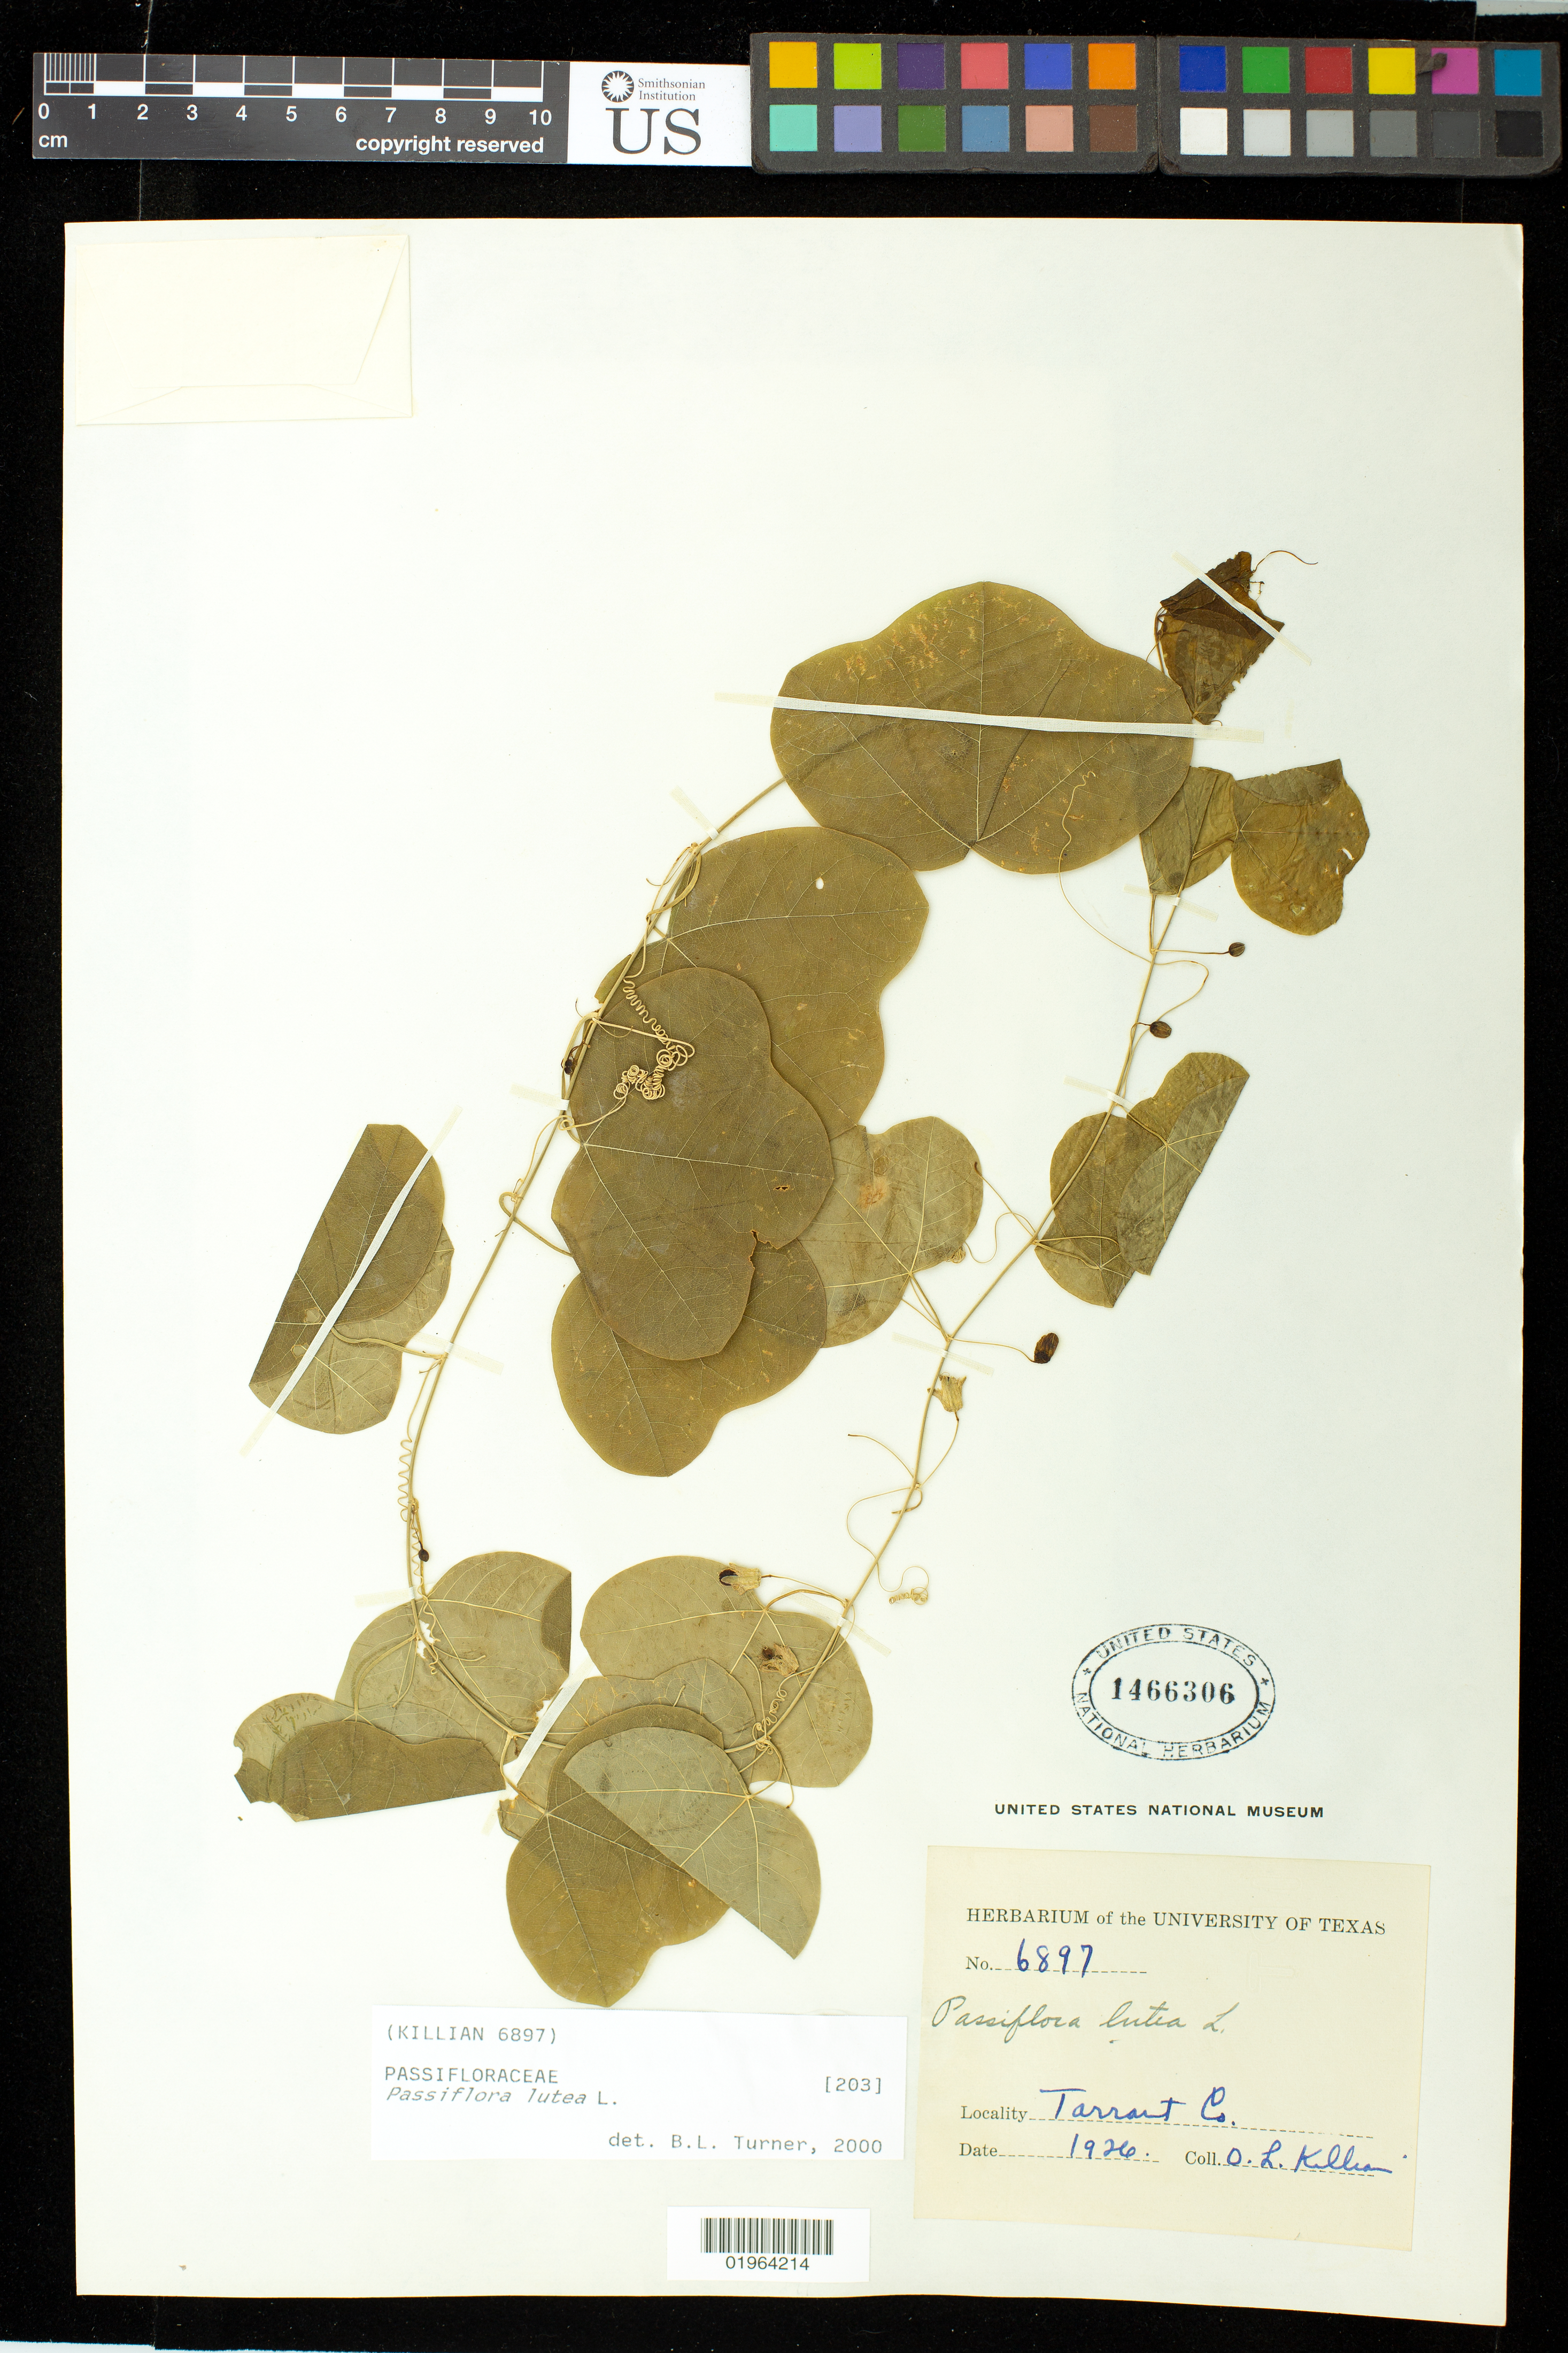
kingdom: Plantae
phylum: Tracheophyta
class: Magnoliopsida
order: Malpighiales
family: Passifloraceae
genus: Passiflora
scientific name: Passiflora lutea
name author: L.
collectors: O. Killian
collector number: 6897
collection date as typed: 1926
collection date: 1926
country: United States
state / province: Texas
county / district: Tarrant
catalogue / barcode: US 1466306